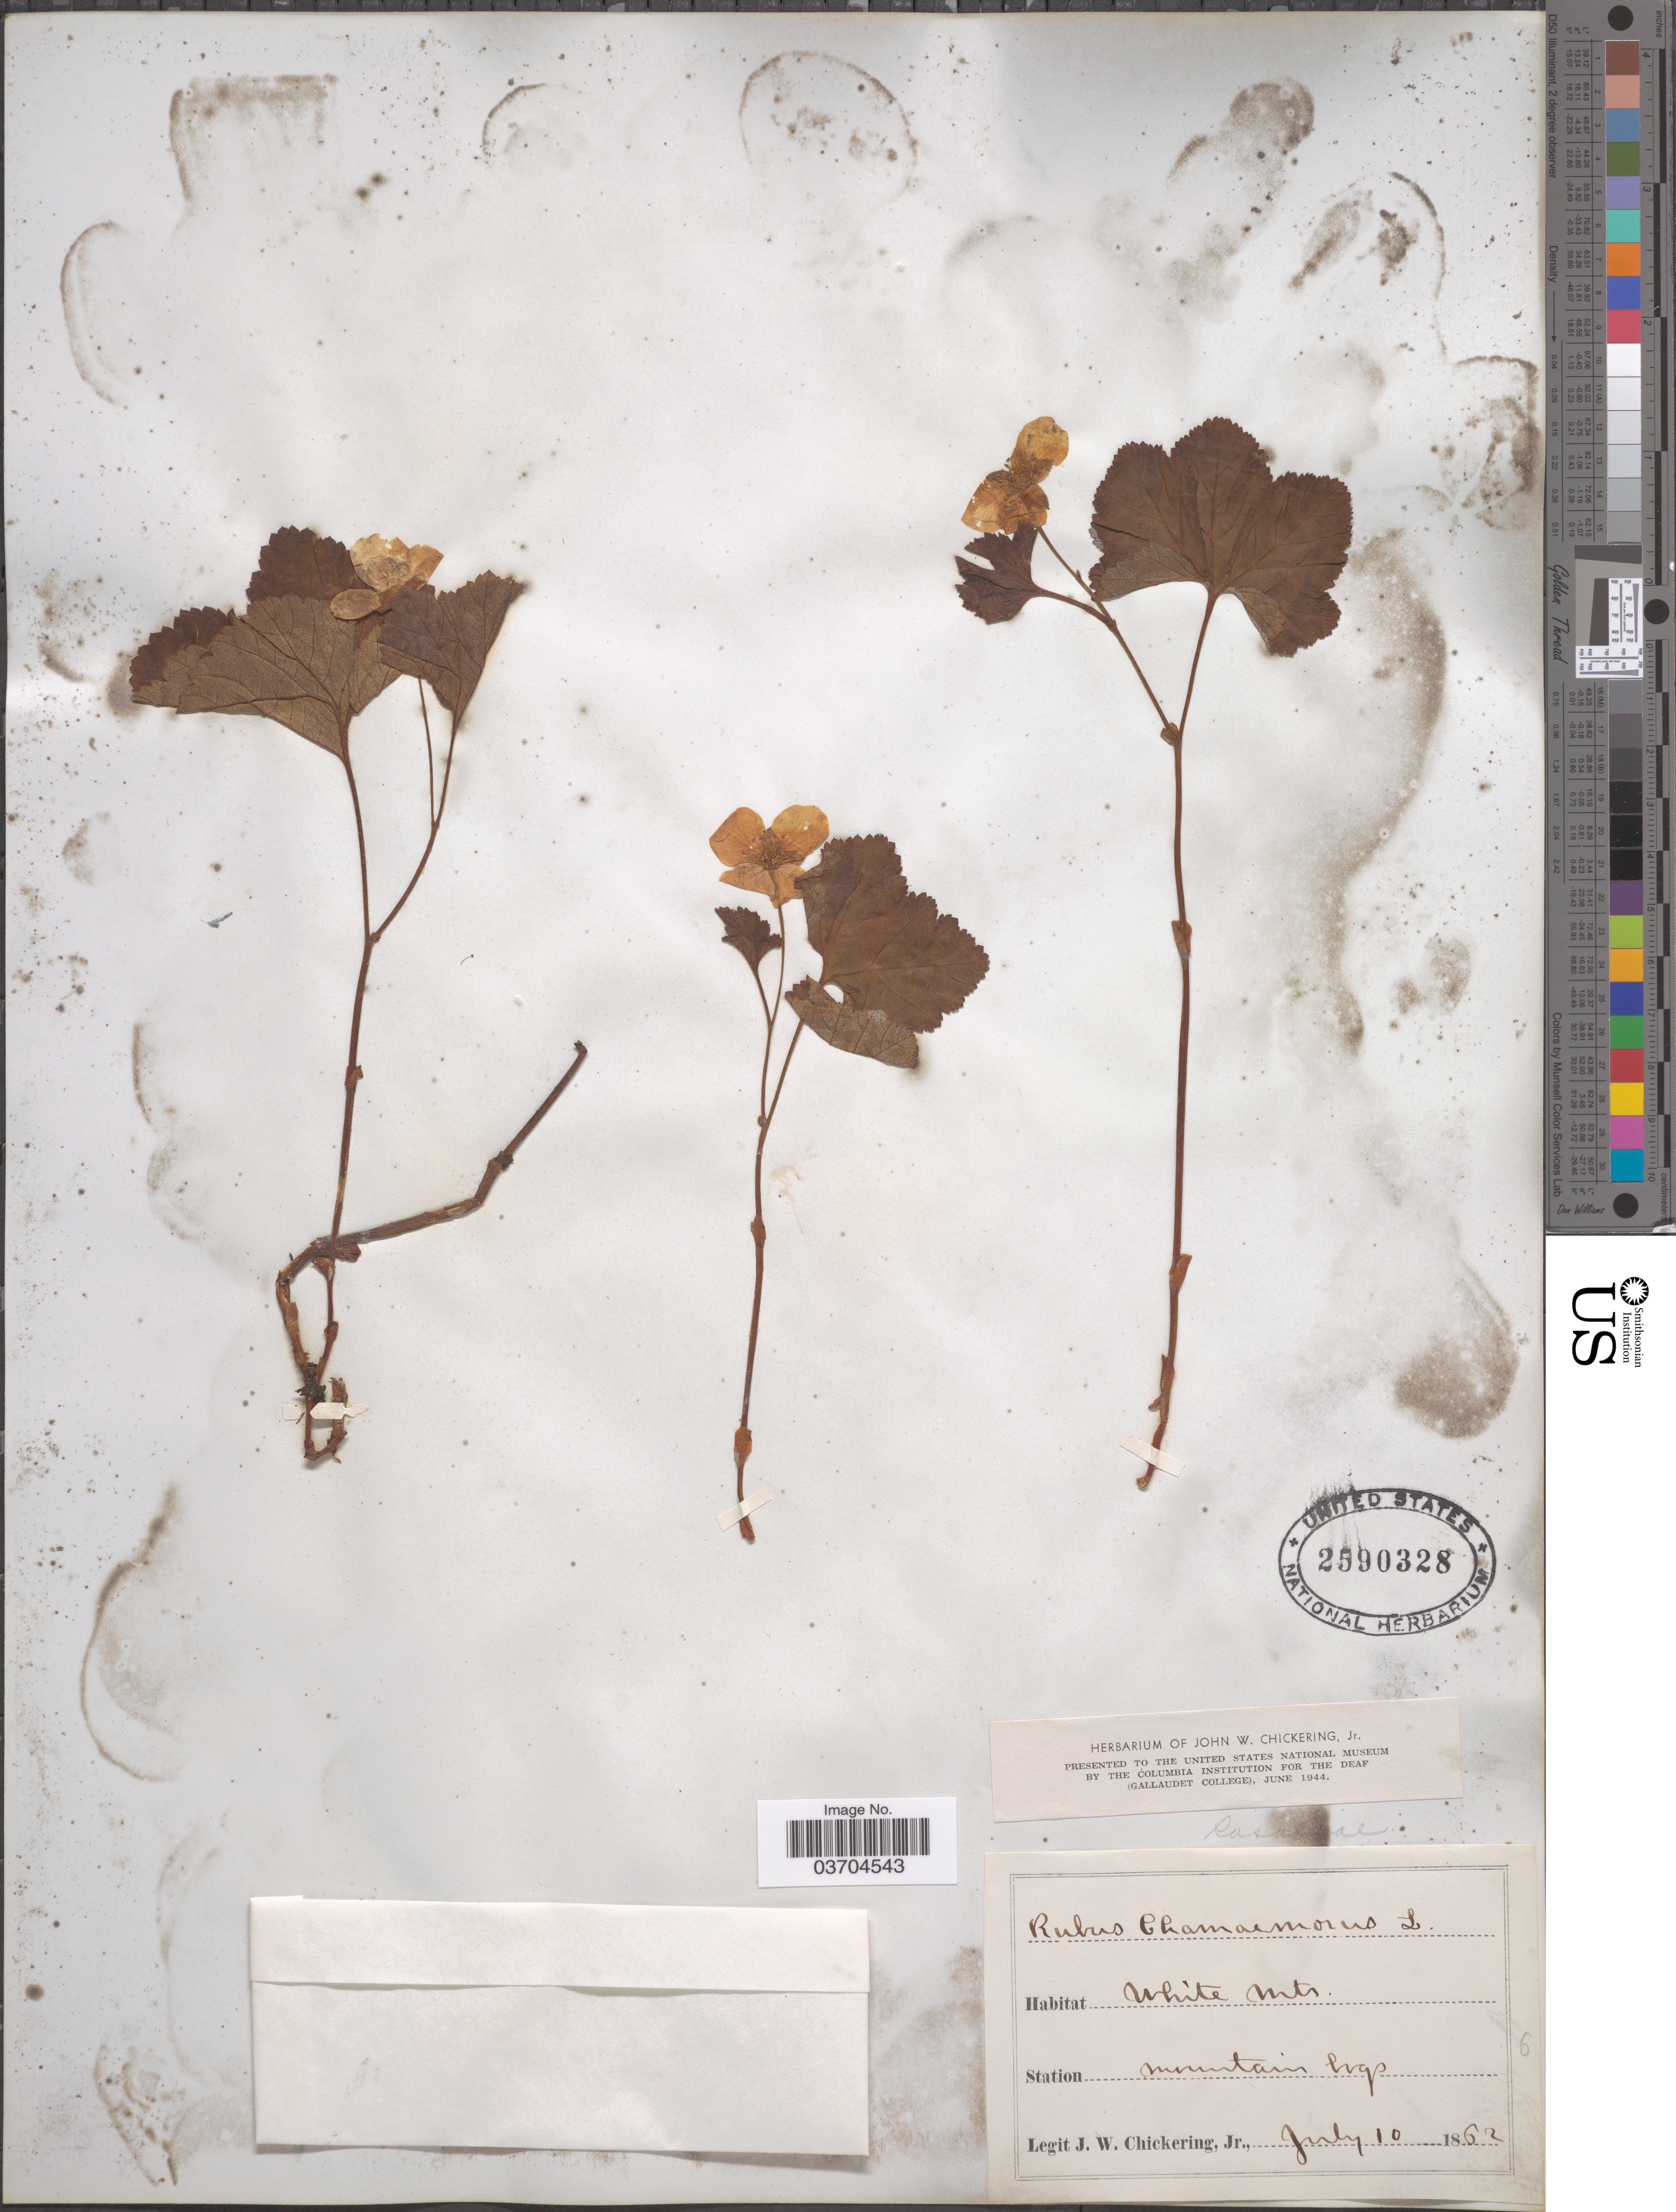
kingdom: Plantae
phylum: Tracheophyta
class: Magnoliopsida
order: Rosales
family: Rosaceae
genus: Rubus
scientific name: Rubus chamaemorus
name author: L.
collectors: J. W. Chickering Jr.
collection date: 1862-07-10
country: United States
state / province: New Hampshire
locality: White Mts. Station mountain bogs.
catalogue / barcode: US 2590328